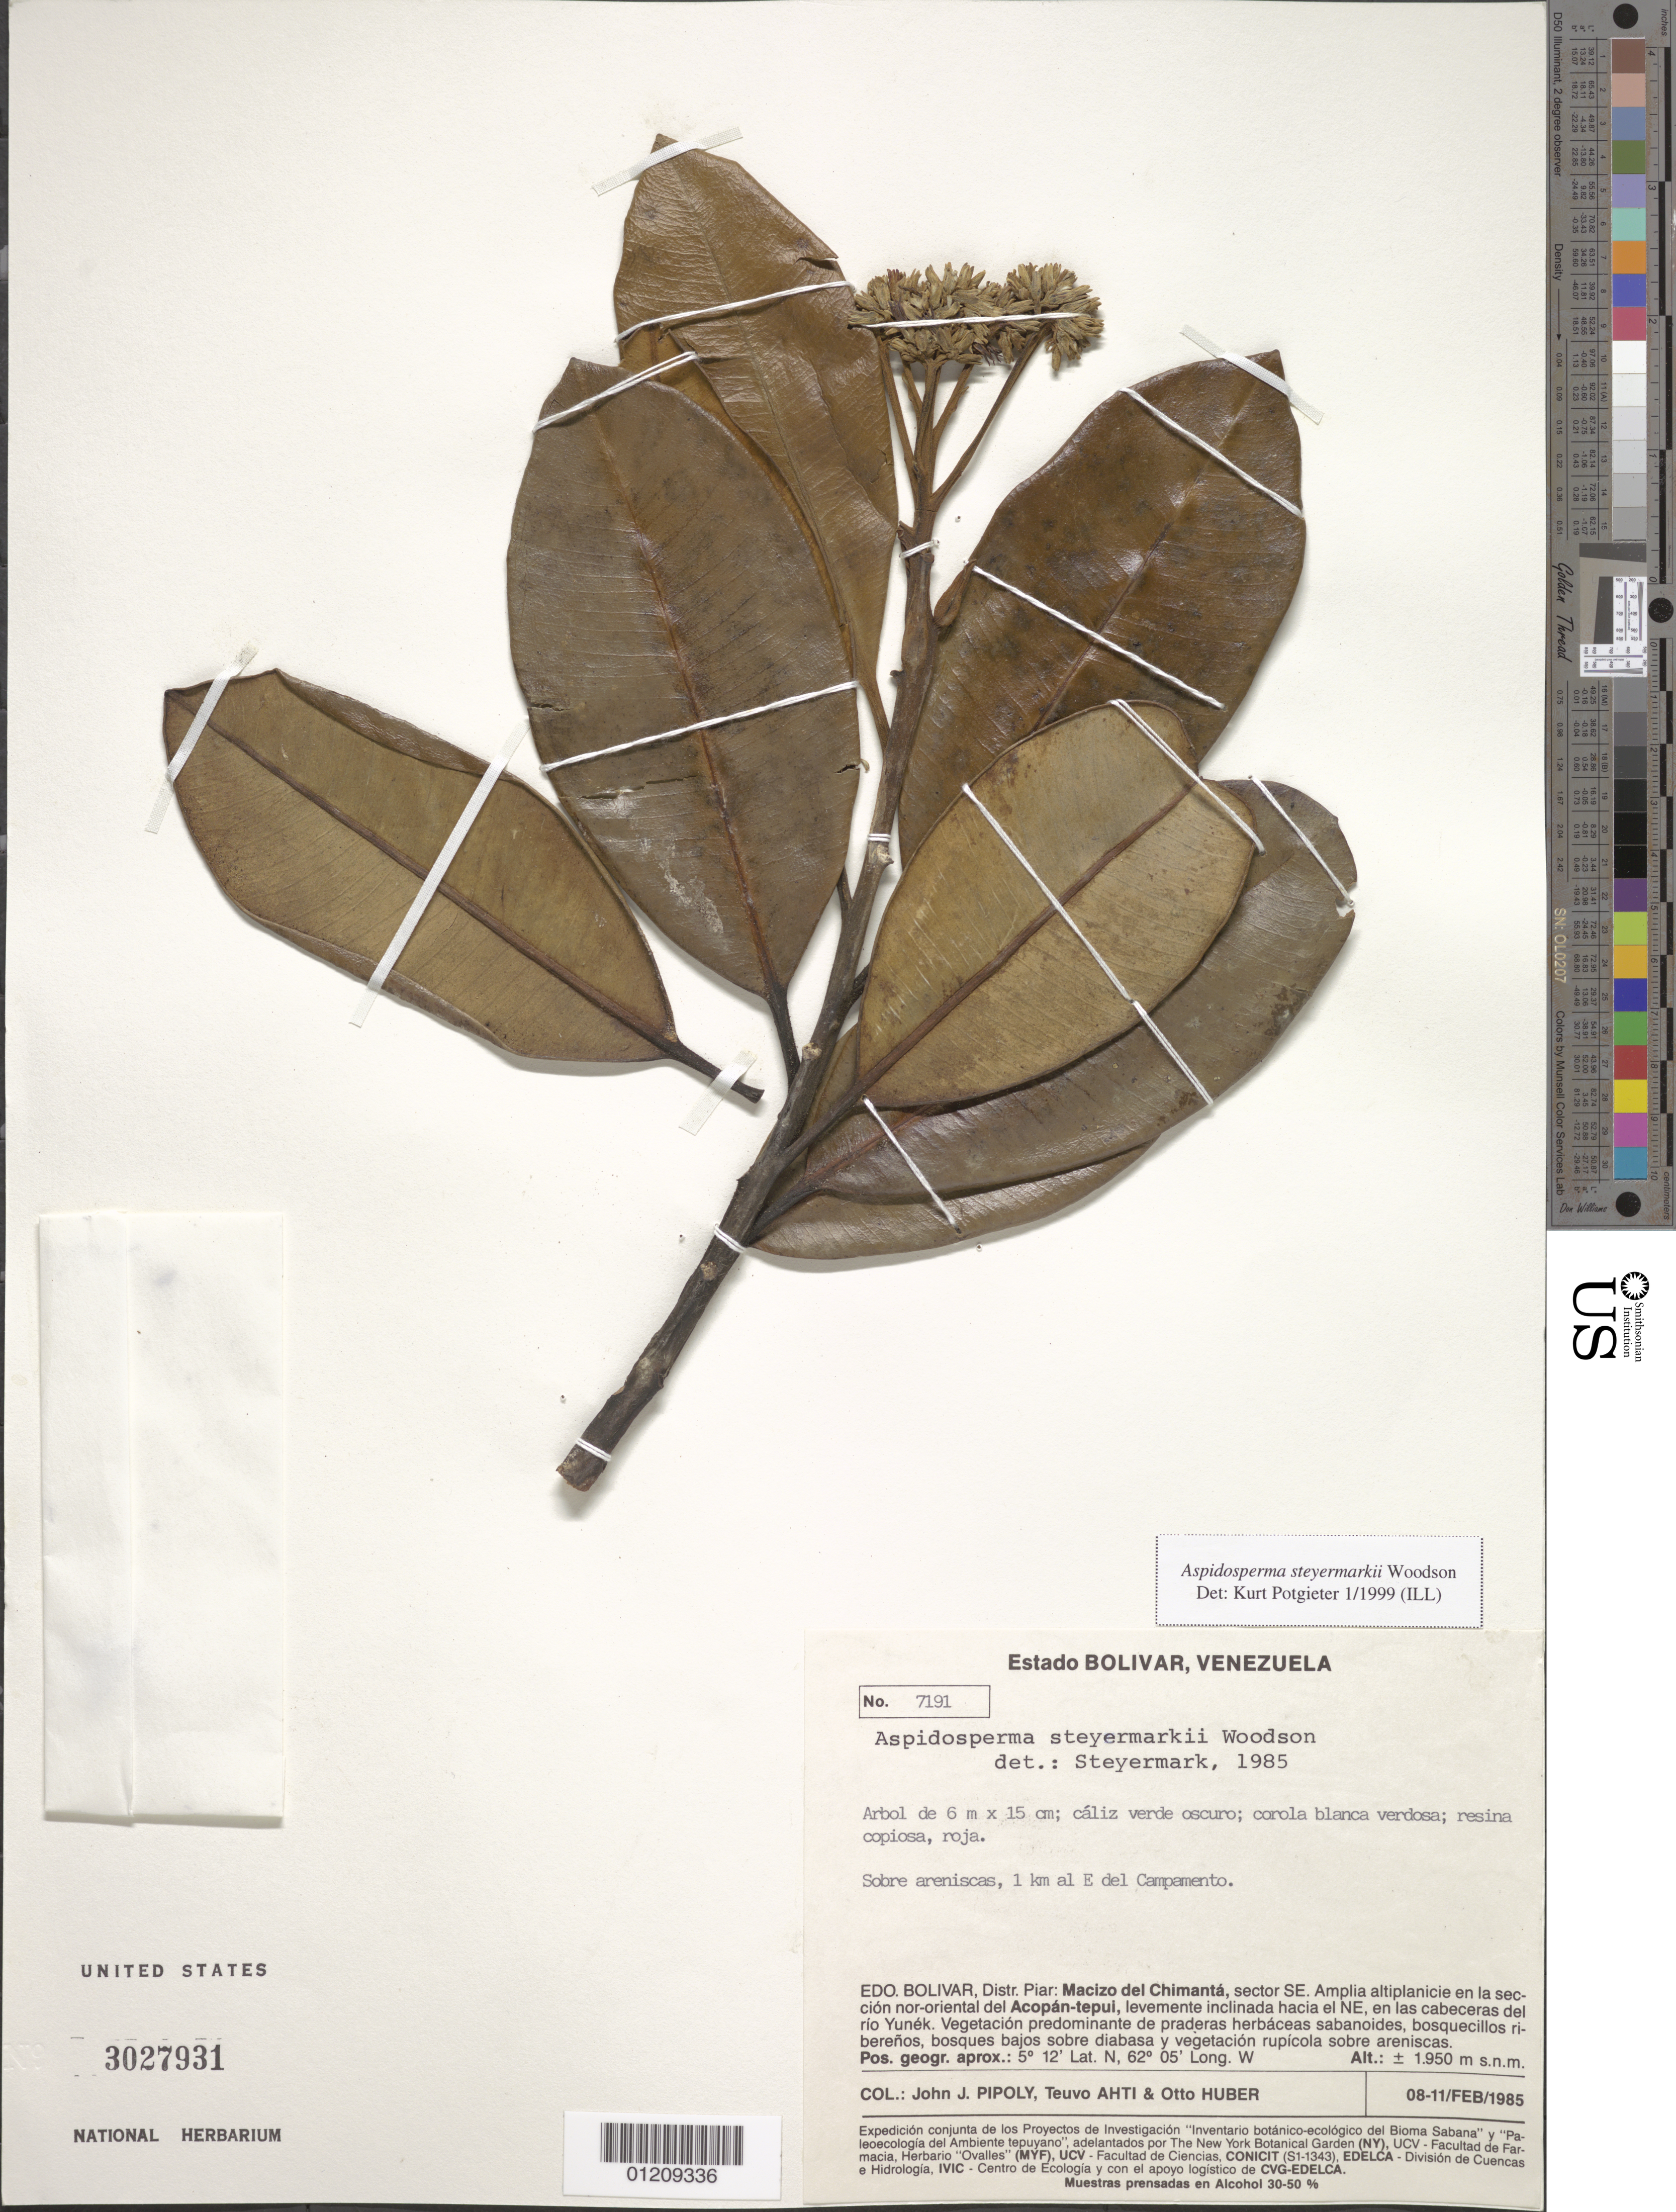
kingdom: Plantae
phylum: Tracheophyta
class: Magnoliopsida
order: Gentianales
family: Apocynaceae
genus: Aspidosperma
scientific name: Aspidosperma steyermarkii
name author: Woodson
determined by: Potgieter, K.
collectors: J. J. Pipoly, T. T. Ahti & O. Huber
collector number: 7191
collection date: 1985-02-08/1985-02-11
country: Venezuela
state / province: Bolívar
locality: Macizo del Chimantá, sector SE. Amplia altiplanicie en la seccion nor-oriental de Acopan-tepuik, levemente inclinada hacia el NE, en las cabeceras del rio Yunék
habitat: Sobre areniscas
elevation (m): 1950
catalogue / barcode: US 3027931